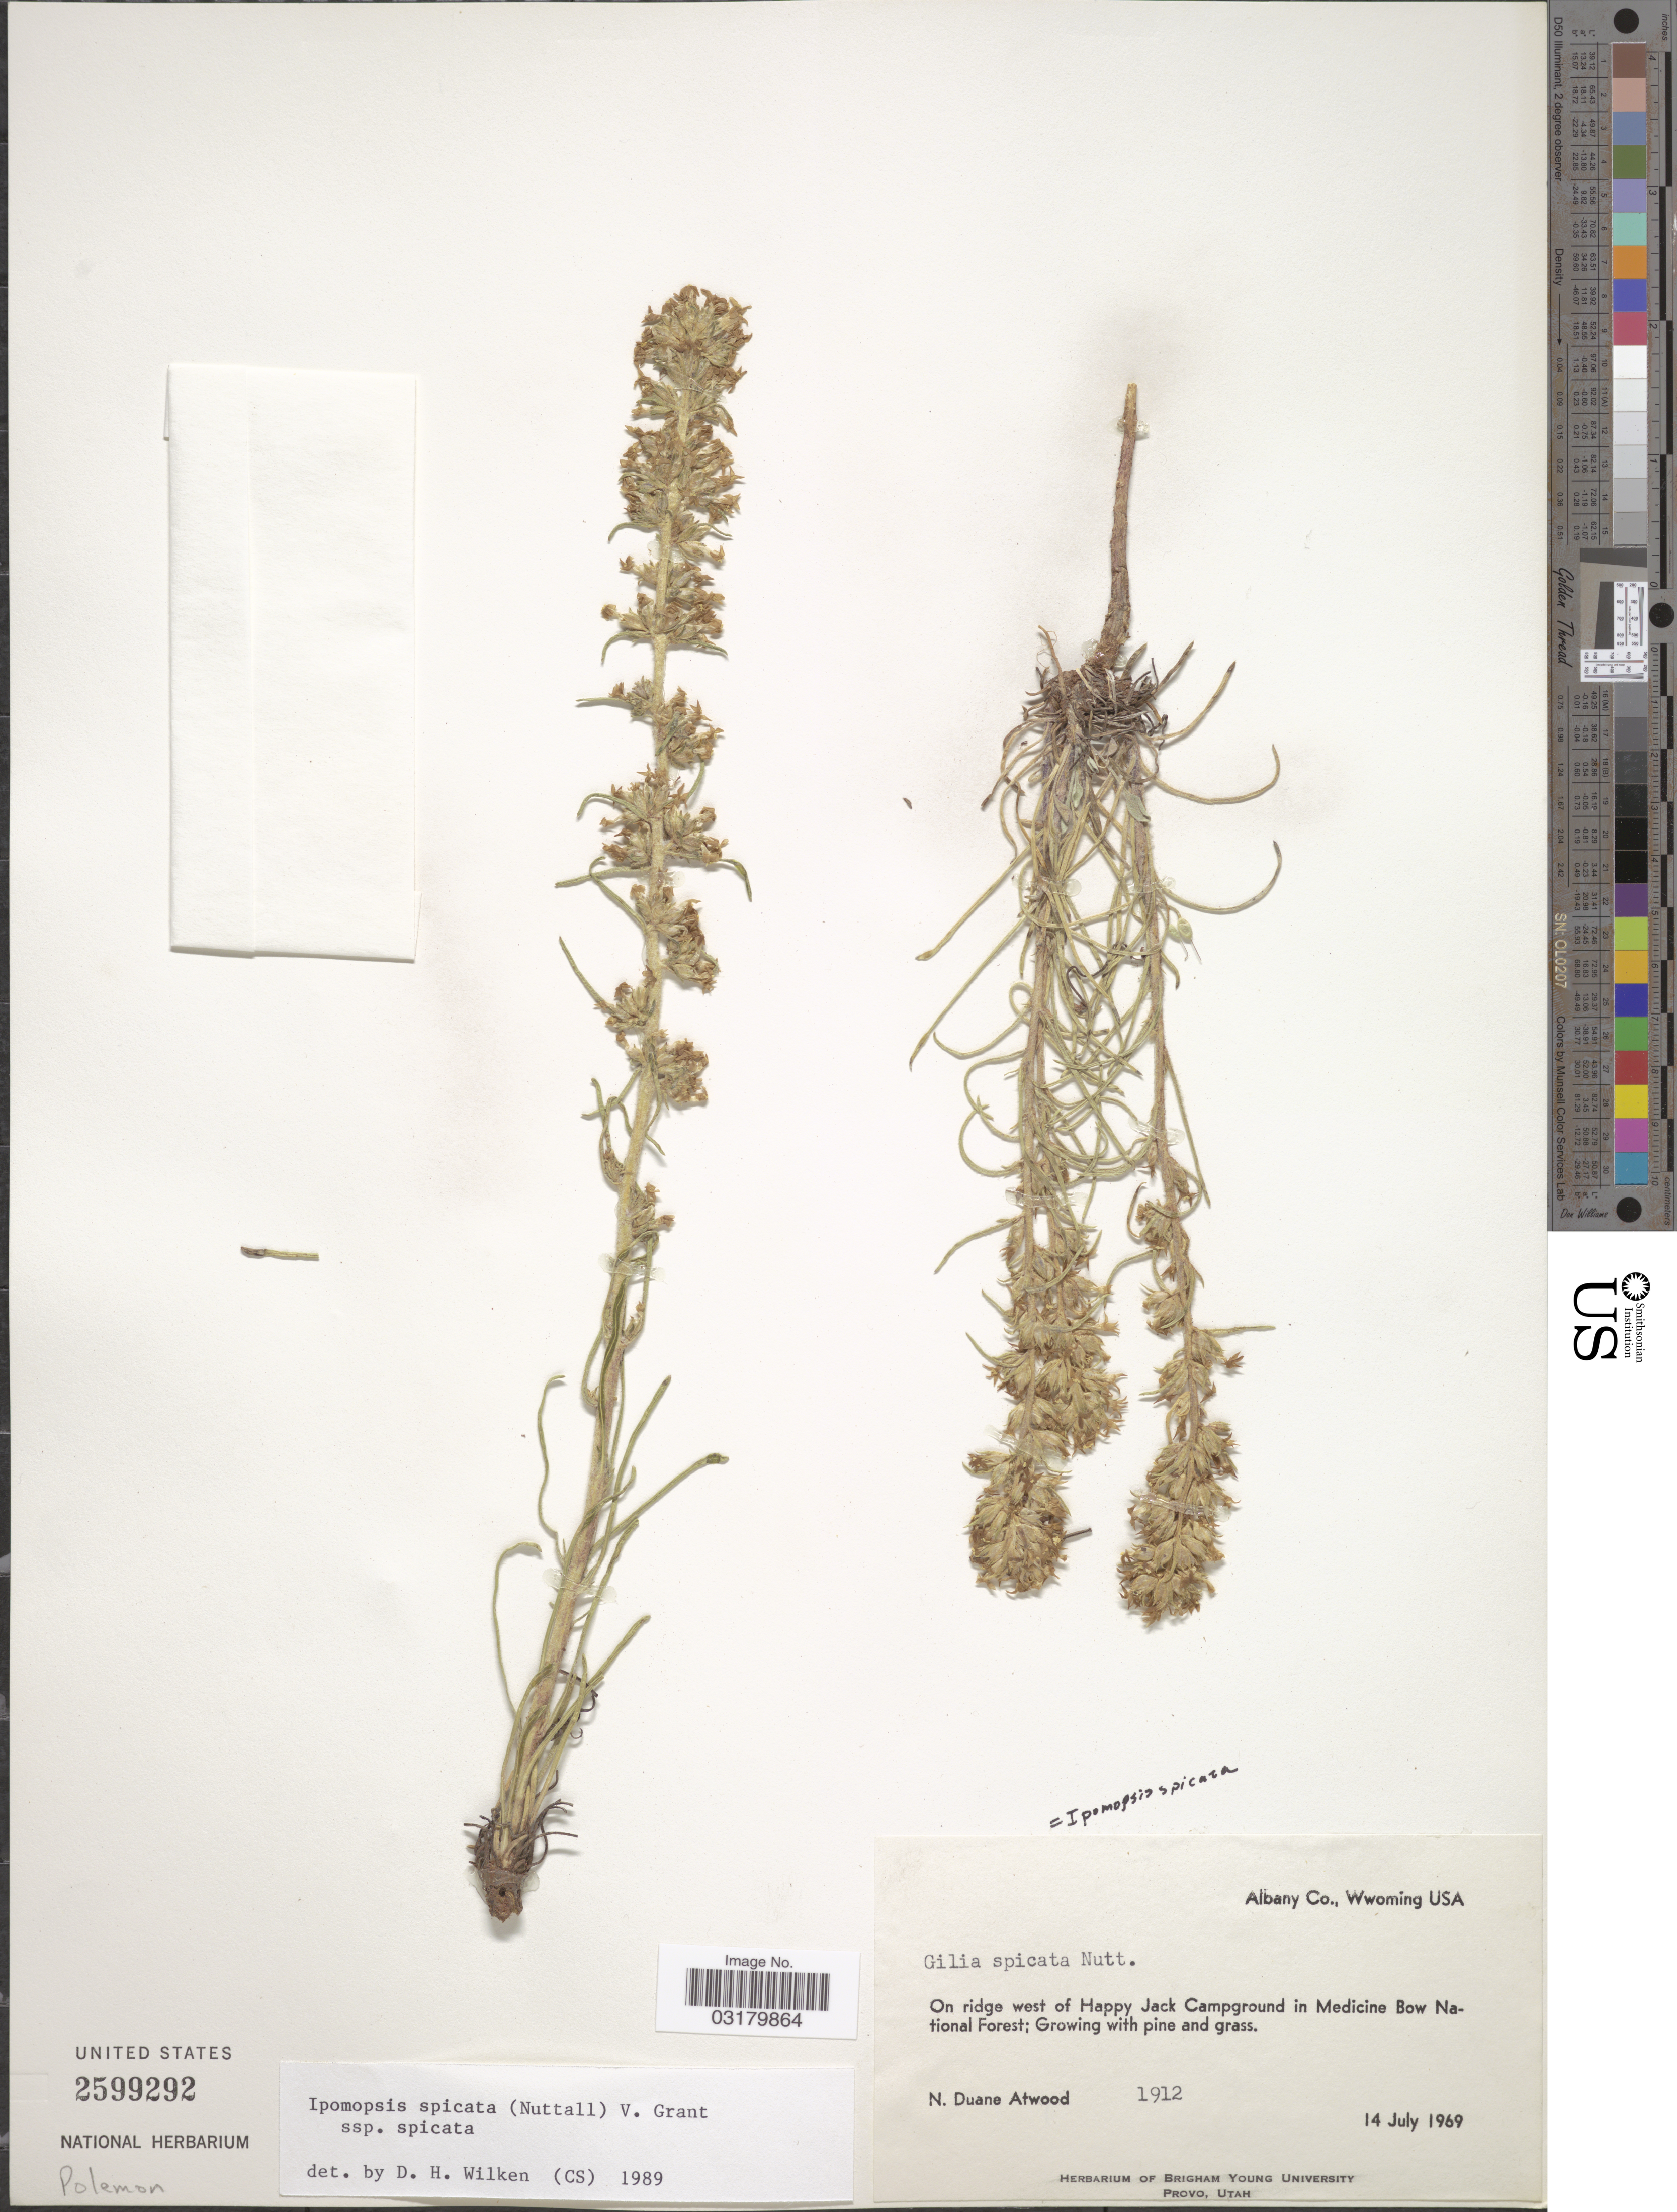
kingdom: Plantae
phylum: Tracheophyta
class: Magnoliopsida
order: Ericales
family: Polemoniaceae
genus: Ipomopsis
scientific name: Ipomopsis spicata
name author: (Nutt.) V.E. Grant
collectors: N. Atwood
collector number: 1912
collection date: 1969-07-14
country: United States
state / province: Wyoming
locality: Albany Co., On ridge west of Happy Jack Campground in Medicine Bow National Forest.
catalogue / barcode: US 2599292